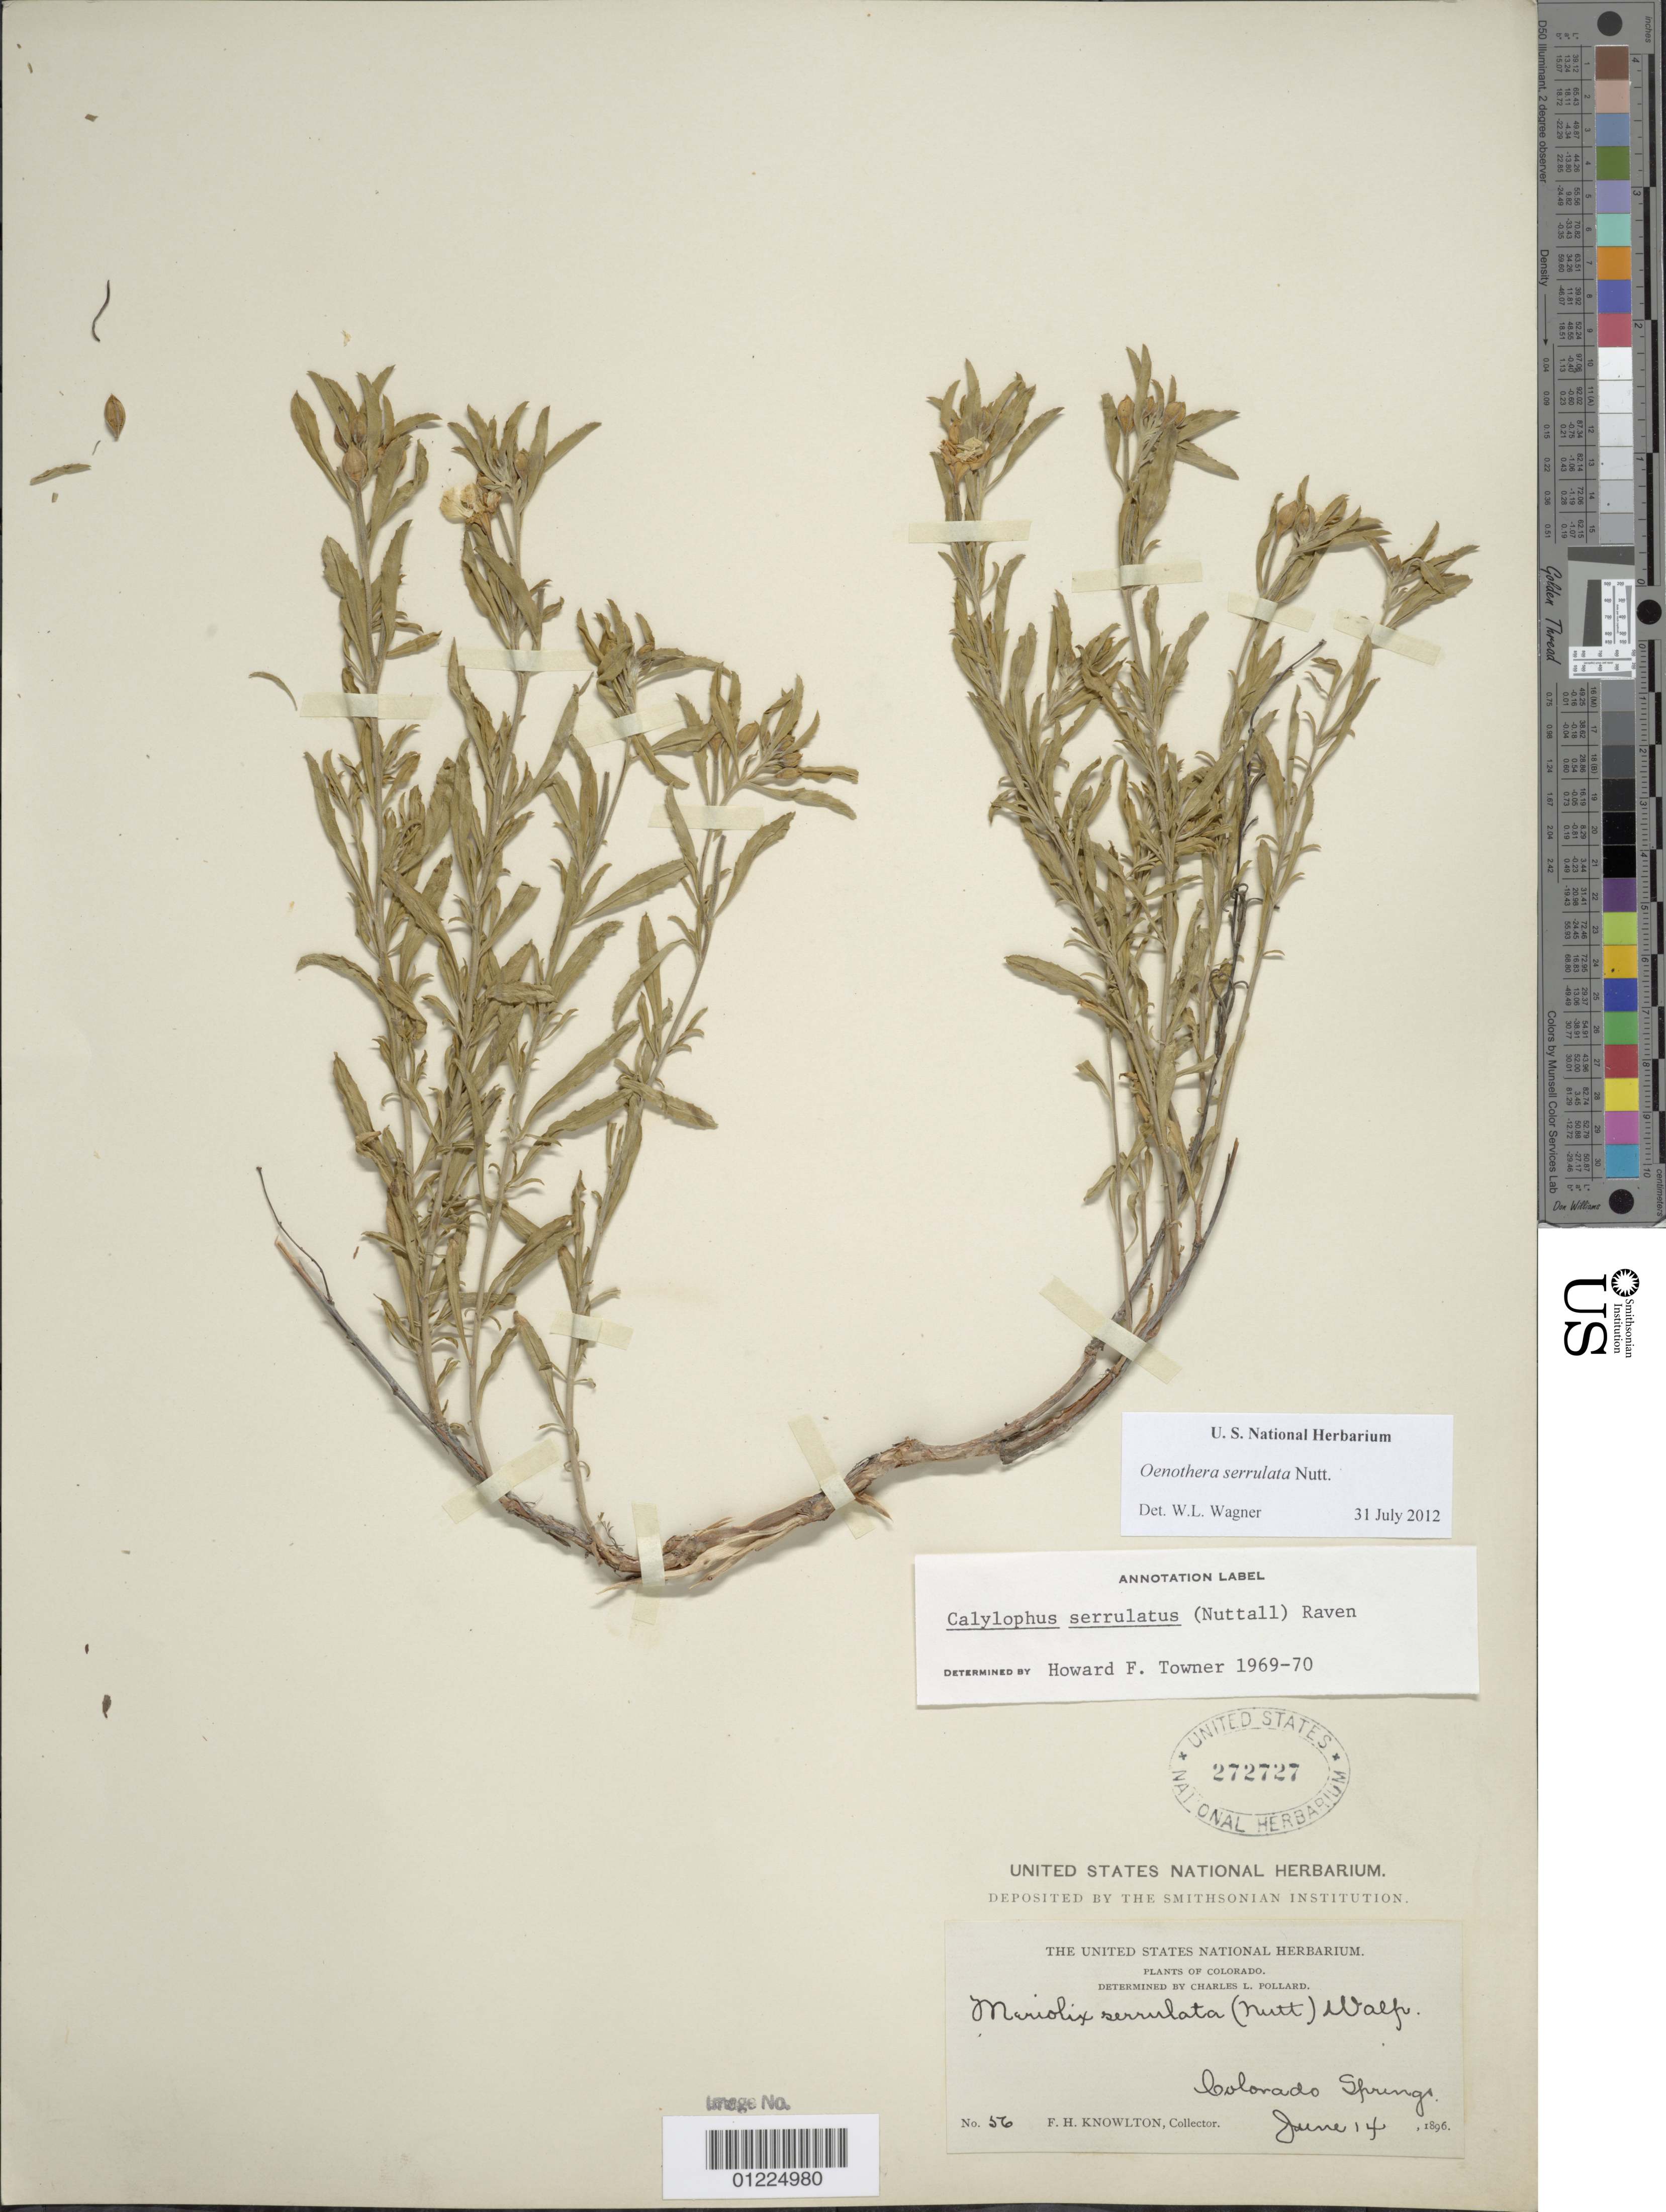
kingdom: Plantae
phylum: Tracheophyta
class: Magnoliopsida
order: Myrtales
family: Onagraceae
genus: Oenothera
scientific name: Oenothera serrulata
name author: Nutt.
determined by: Wagner, W. L., (BOT), Smithsonian Institution - National Museum of Natural History (UNITED STATES)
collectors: F. H. Knowlton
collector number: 56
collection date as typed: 14 Jun 1896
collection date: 1896-06-14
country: United States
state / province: Colorado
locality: Colorado Springs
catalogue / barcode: US 272727